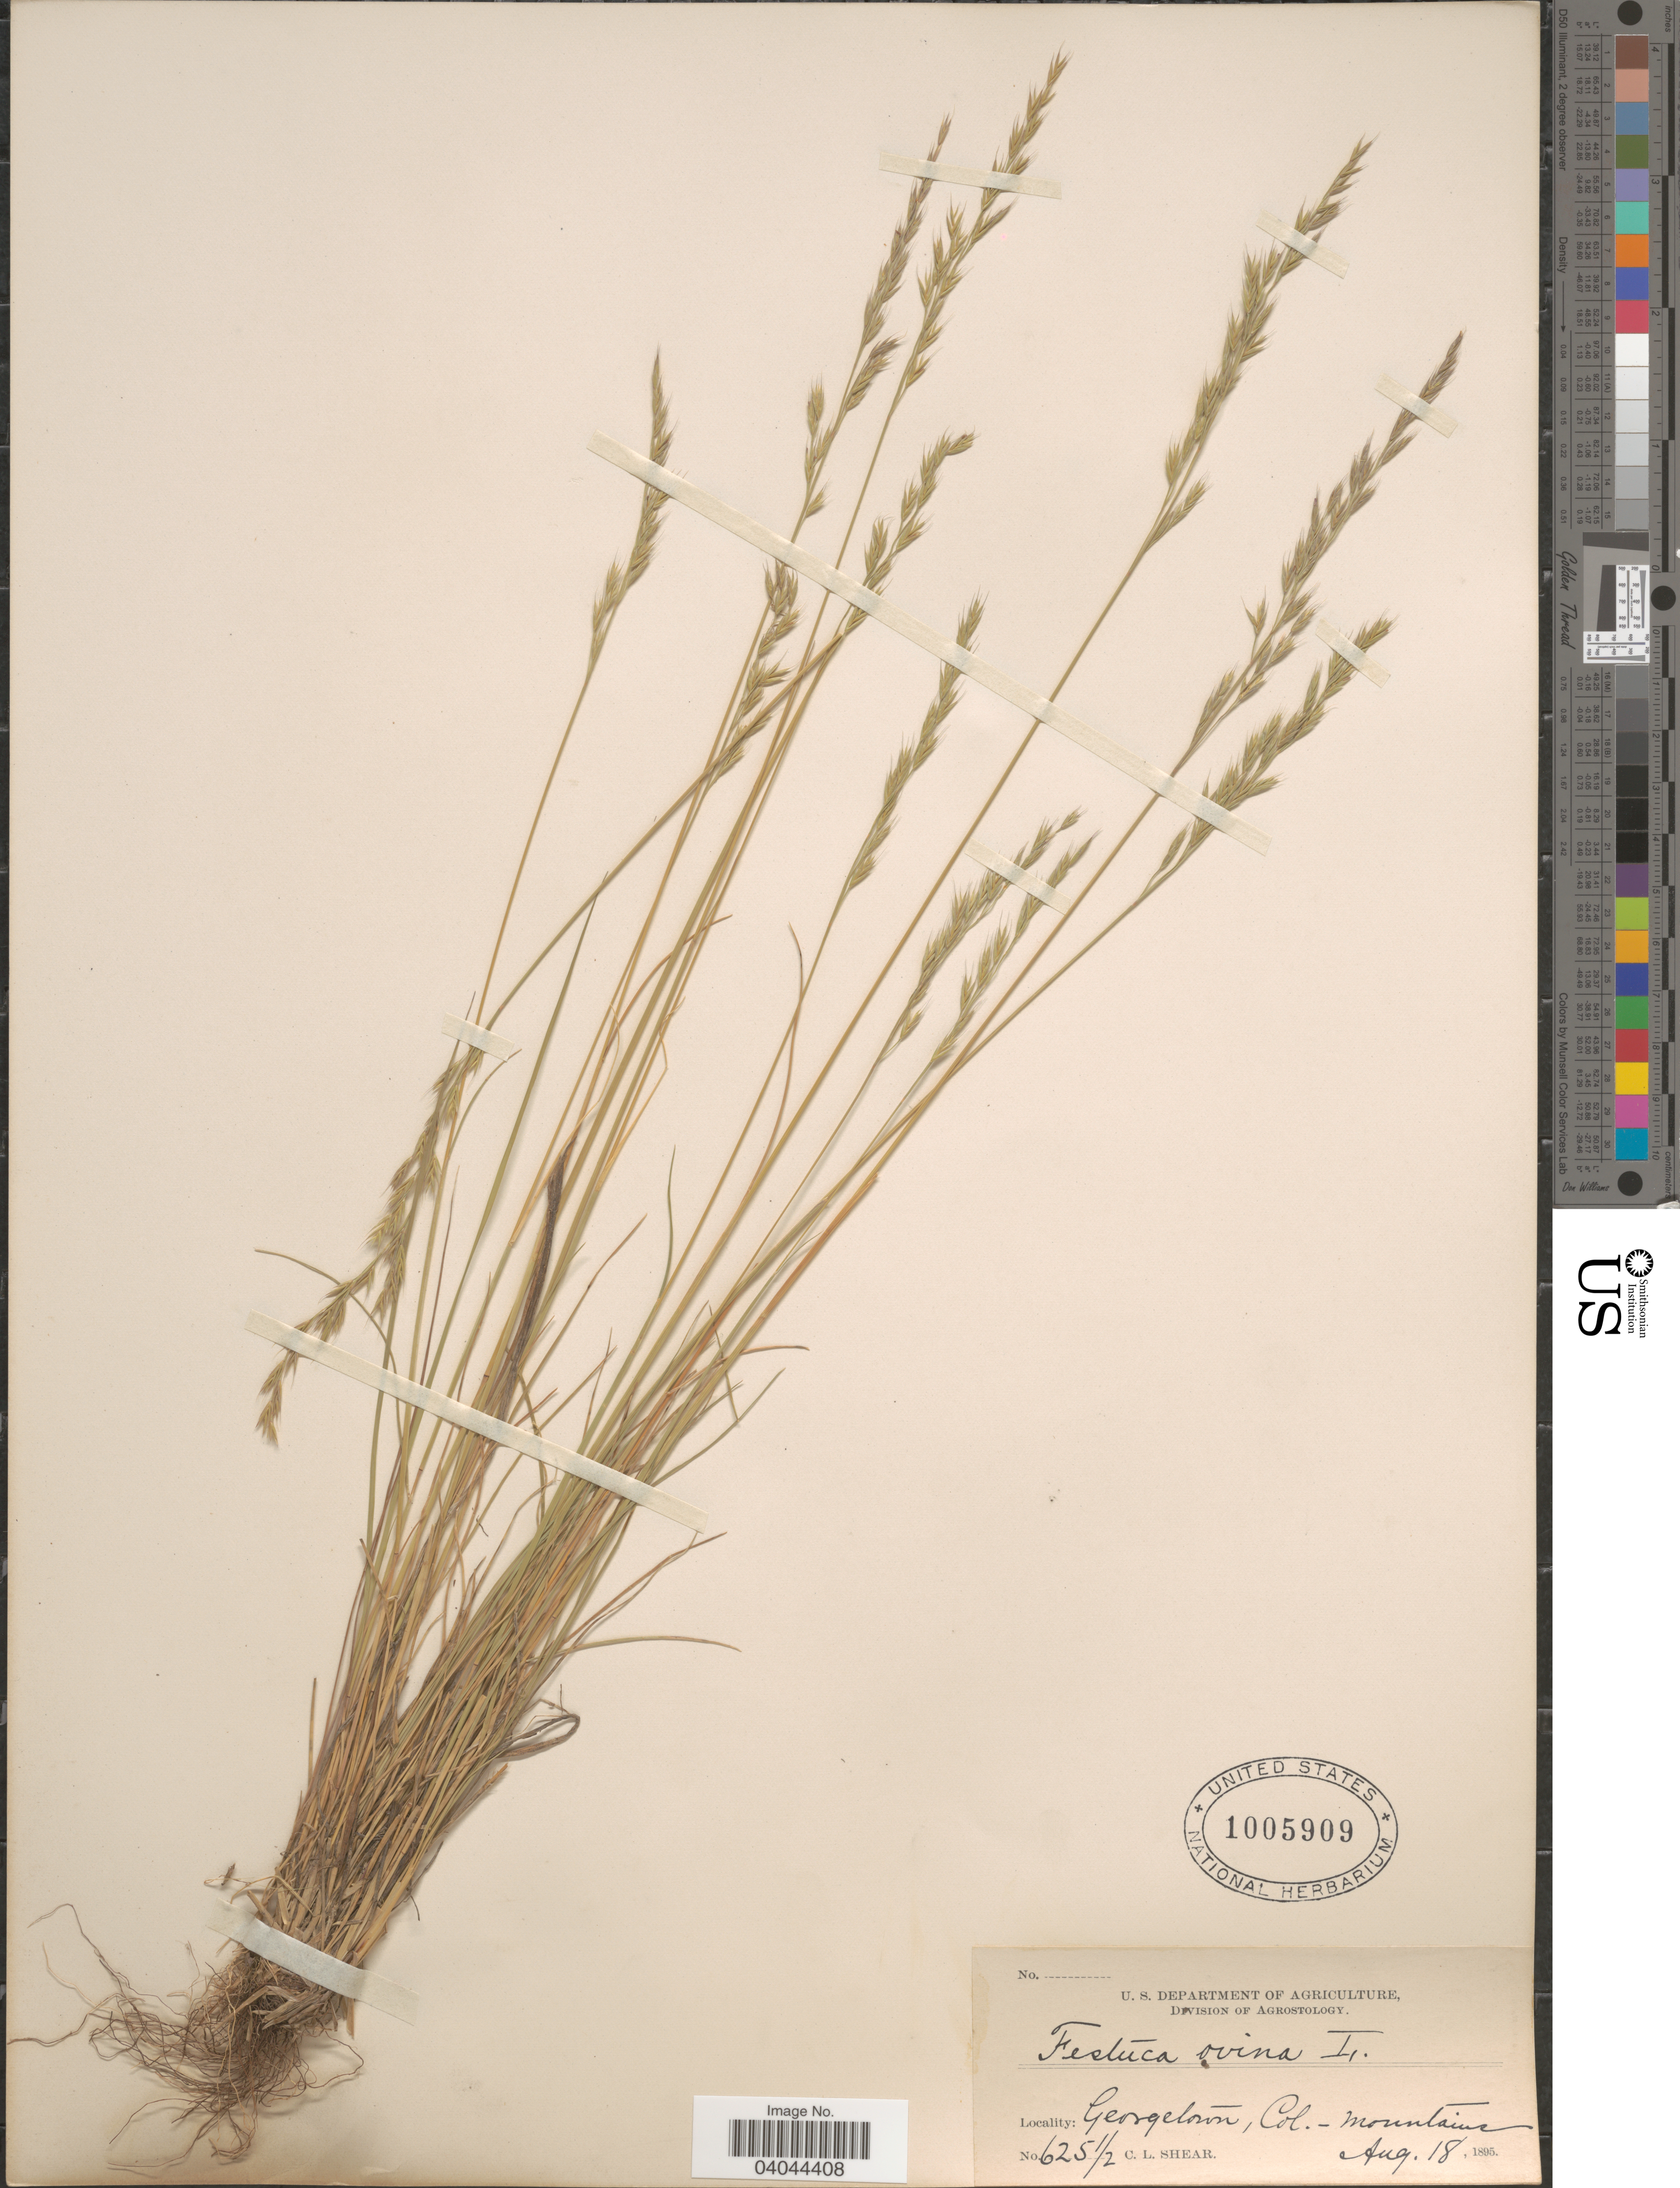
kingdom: Plantae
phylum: Tracheophyta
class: Liliopsida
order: Poales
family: Poaceae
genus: Festuca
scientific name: Festuca ovina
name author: L.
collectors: C. L. Shear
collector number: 625½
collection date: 1895-08-18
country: United States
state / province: Colorado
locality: Georgetown - mountains.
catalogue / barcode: US 1005909